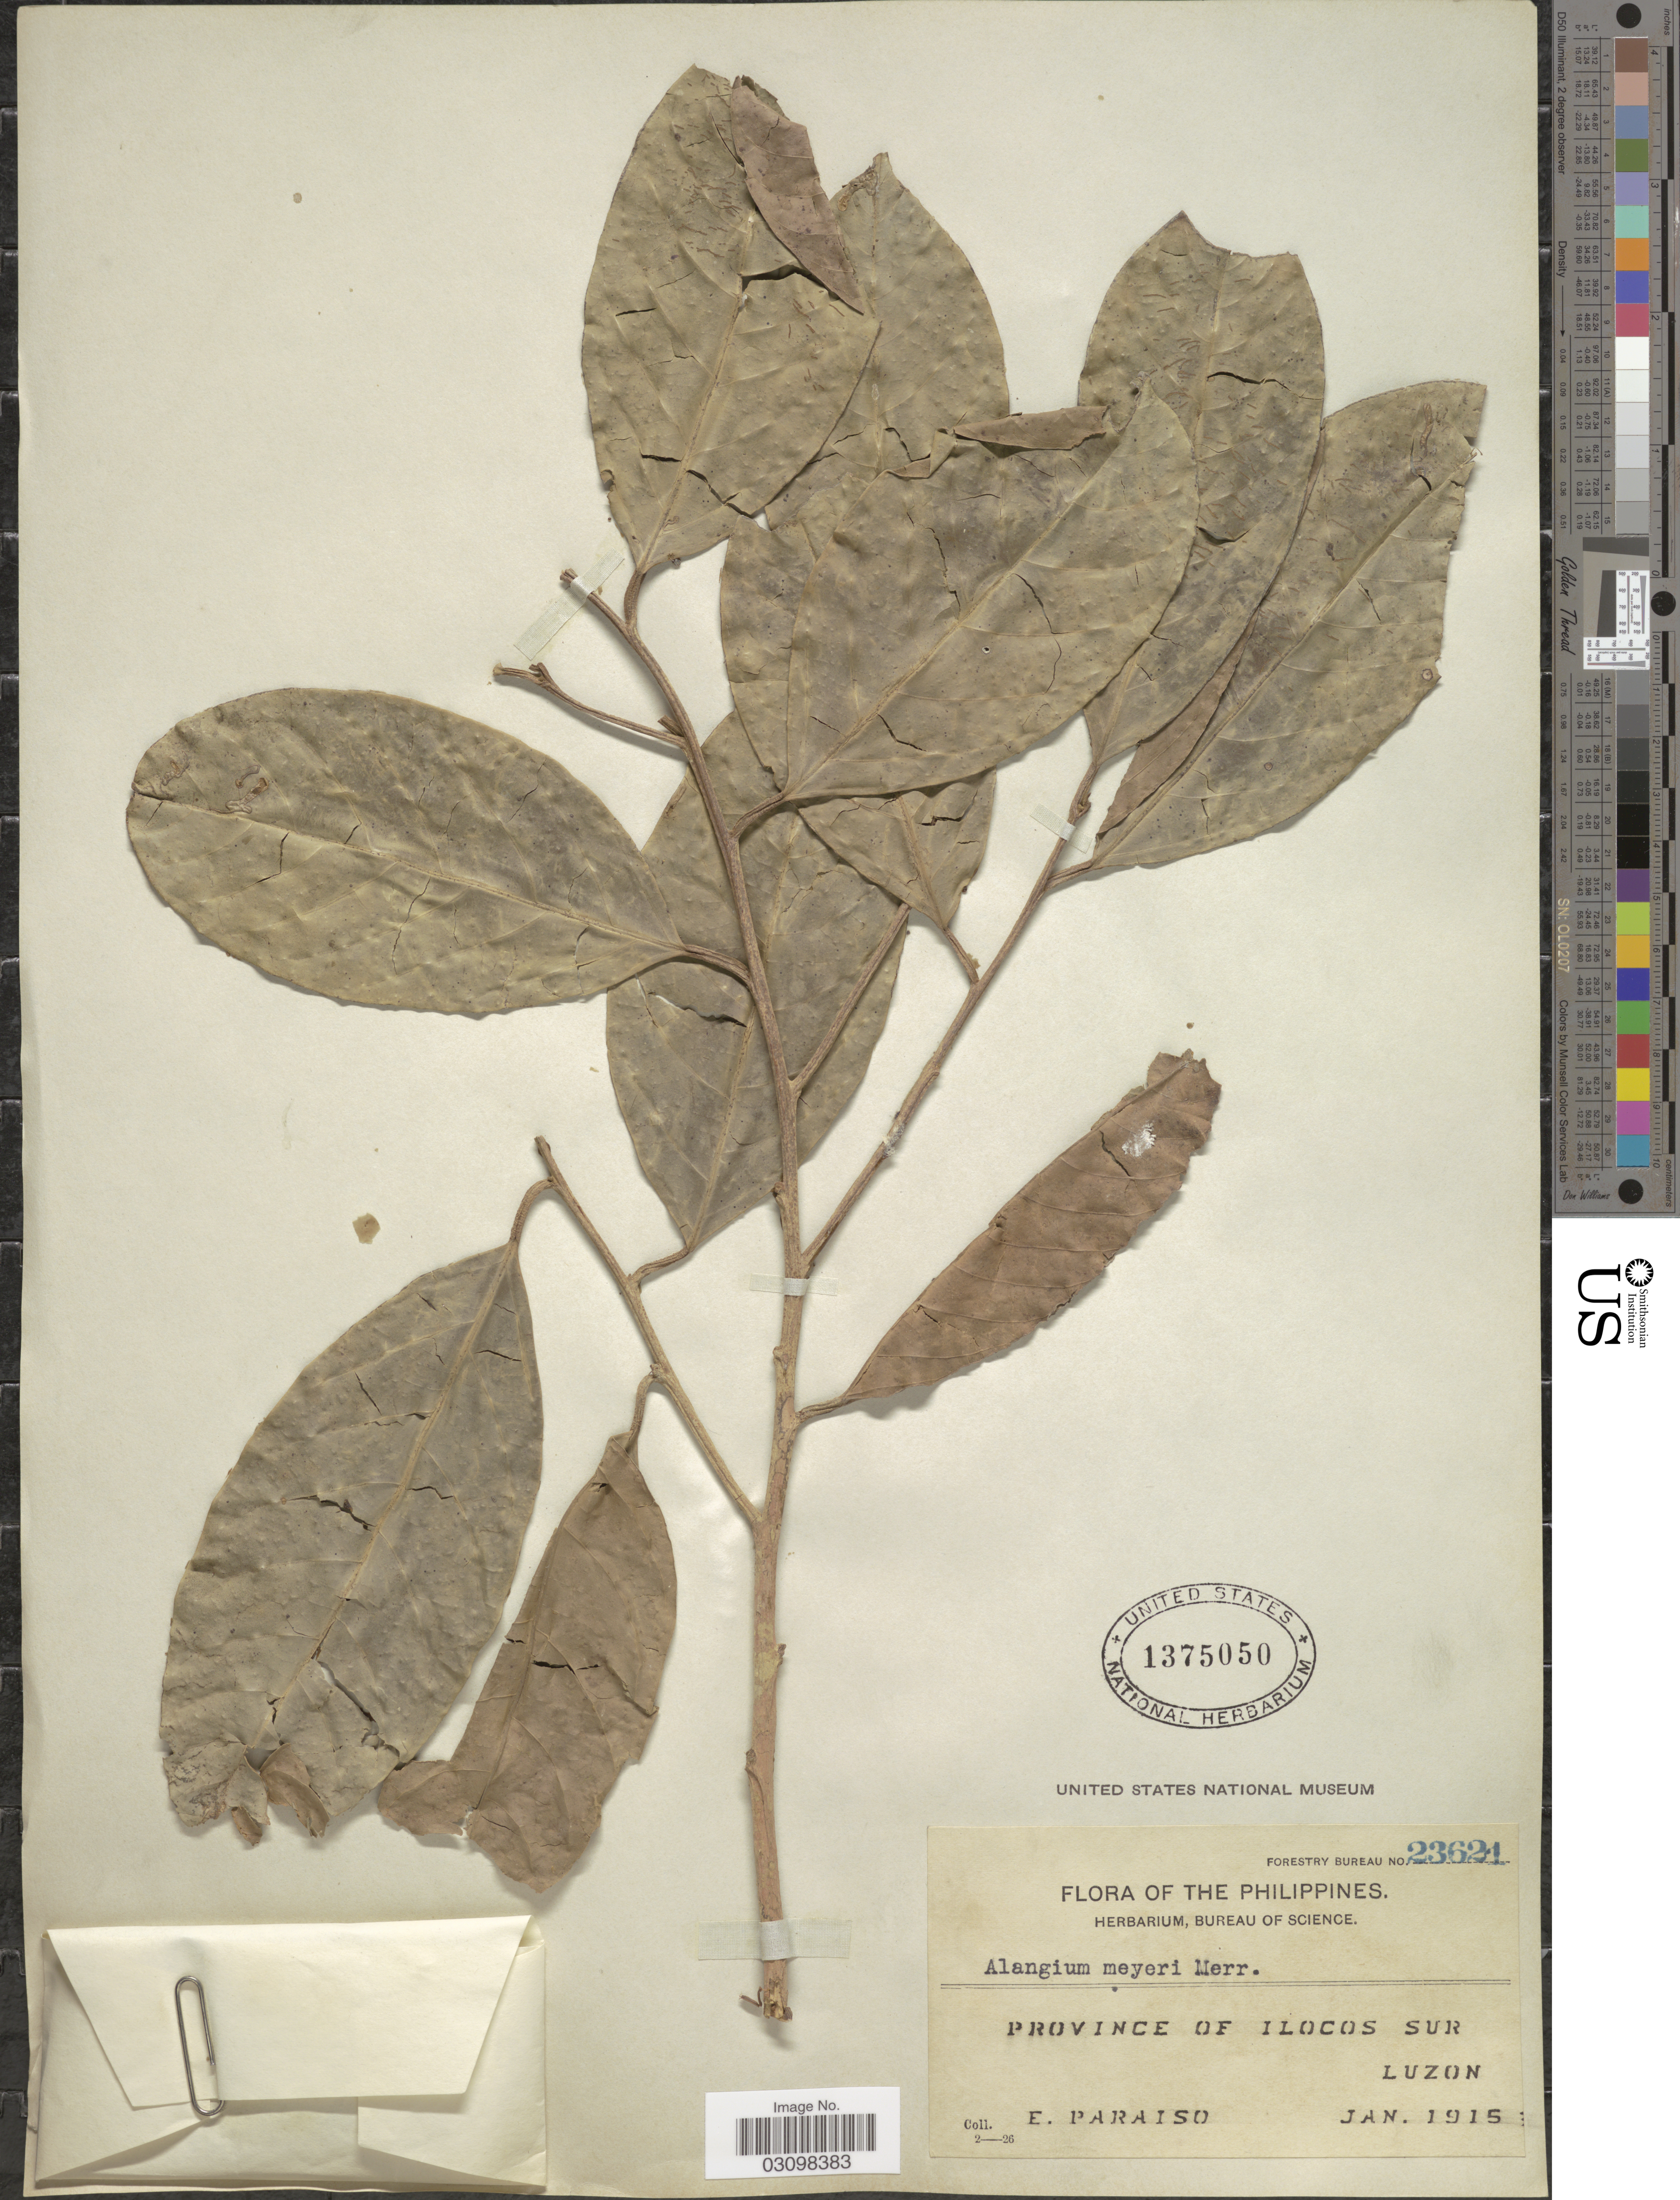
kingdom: Plantae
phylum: Tracheophyta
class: Magnoliopsida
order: Cornales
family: Cornaceae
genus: Alangium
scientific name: Alangium javanicum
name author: (Blume) Wangerin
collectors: E. Paraiso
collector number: Forestry Bureau 23621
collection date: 1915-01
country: Philippines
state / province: Ilocos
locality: Province of Ilocos Sur. Luzon.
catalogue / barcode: US 1375050